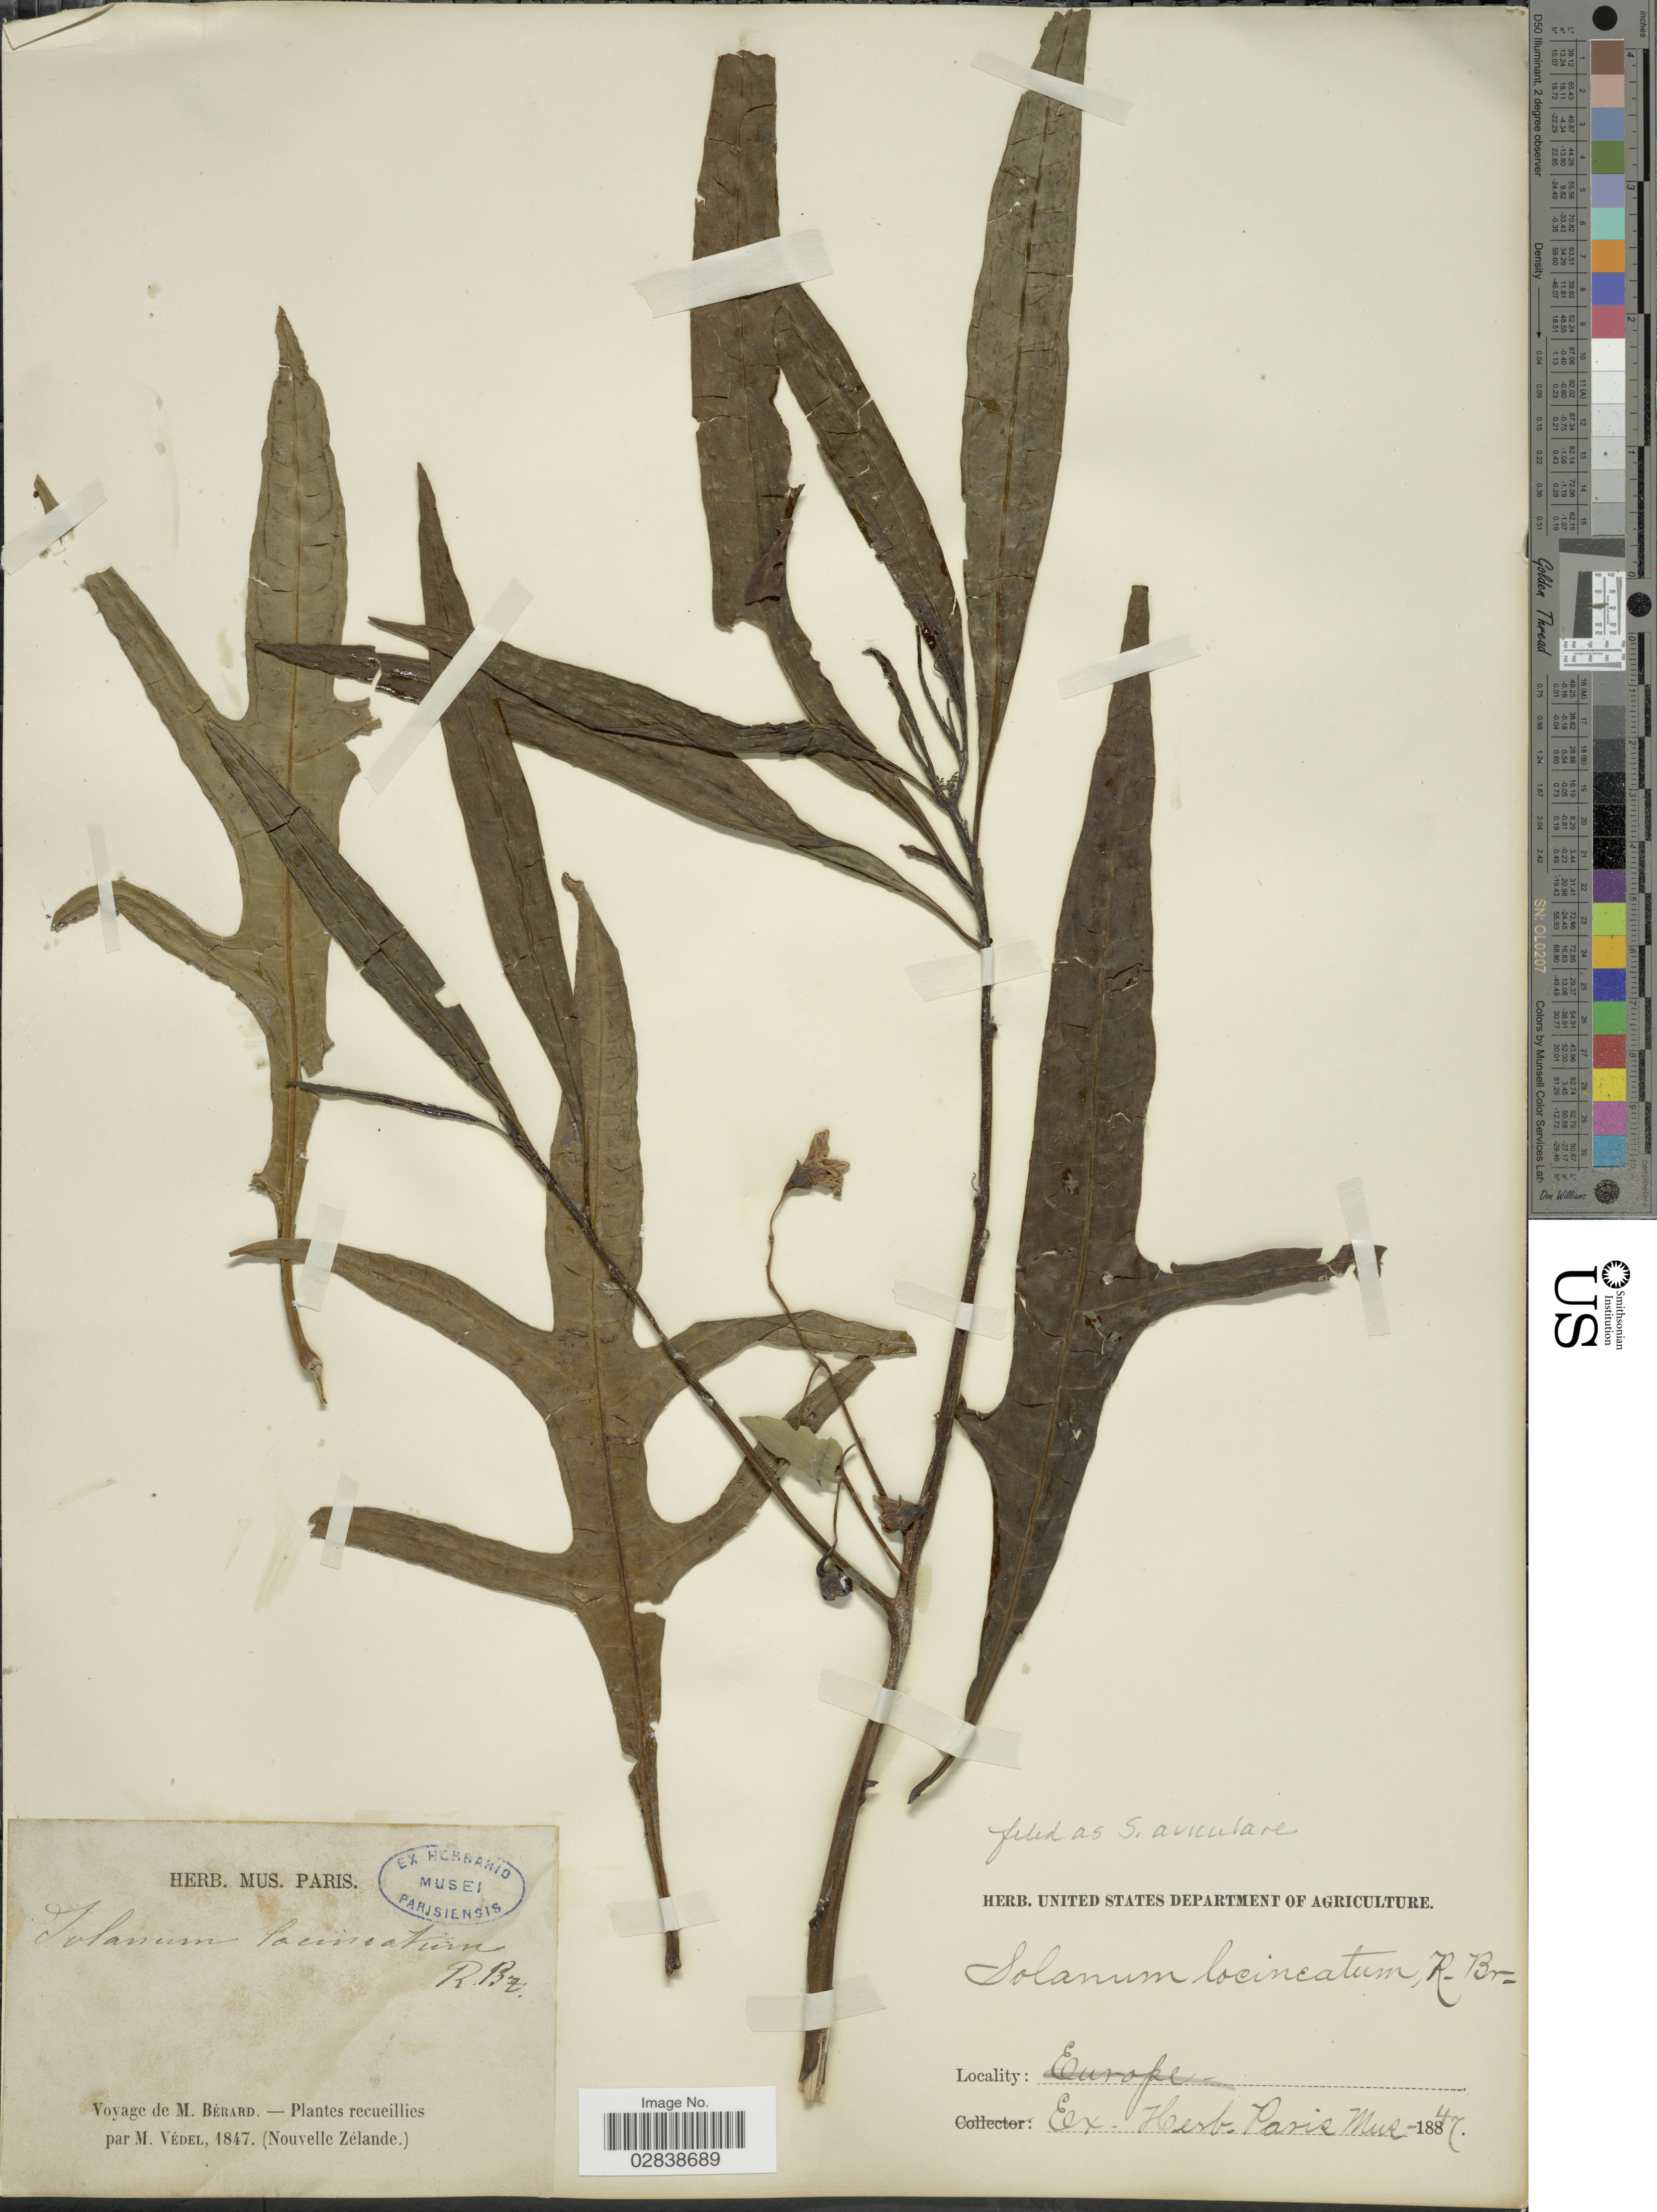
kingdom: Plantae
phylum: Tracheophyta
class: Magnoliopsida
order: Solanales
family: Solanaceae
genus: Solanum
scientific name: Solanum aviculare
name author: G. Forst.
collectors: M. Védel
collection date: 1847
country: New Zealand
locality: (Nouvelle Zélande.)